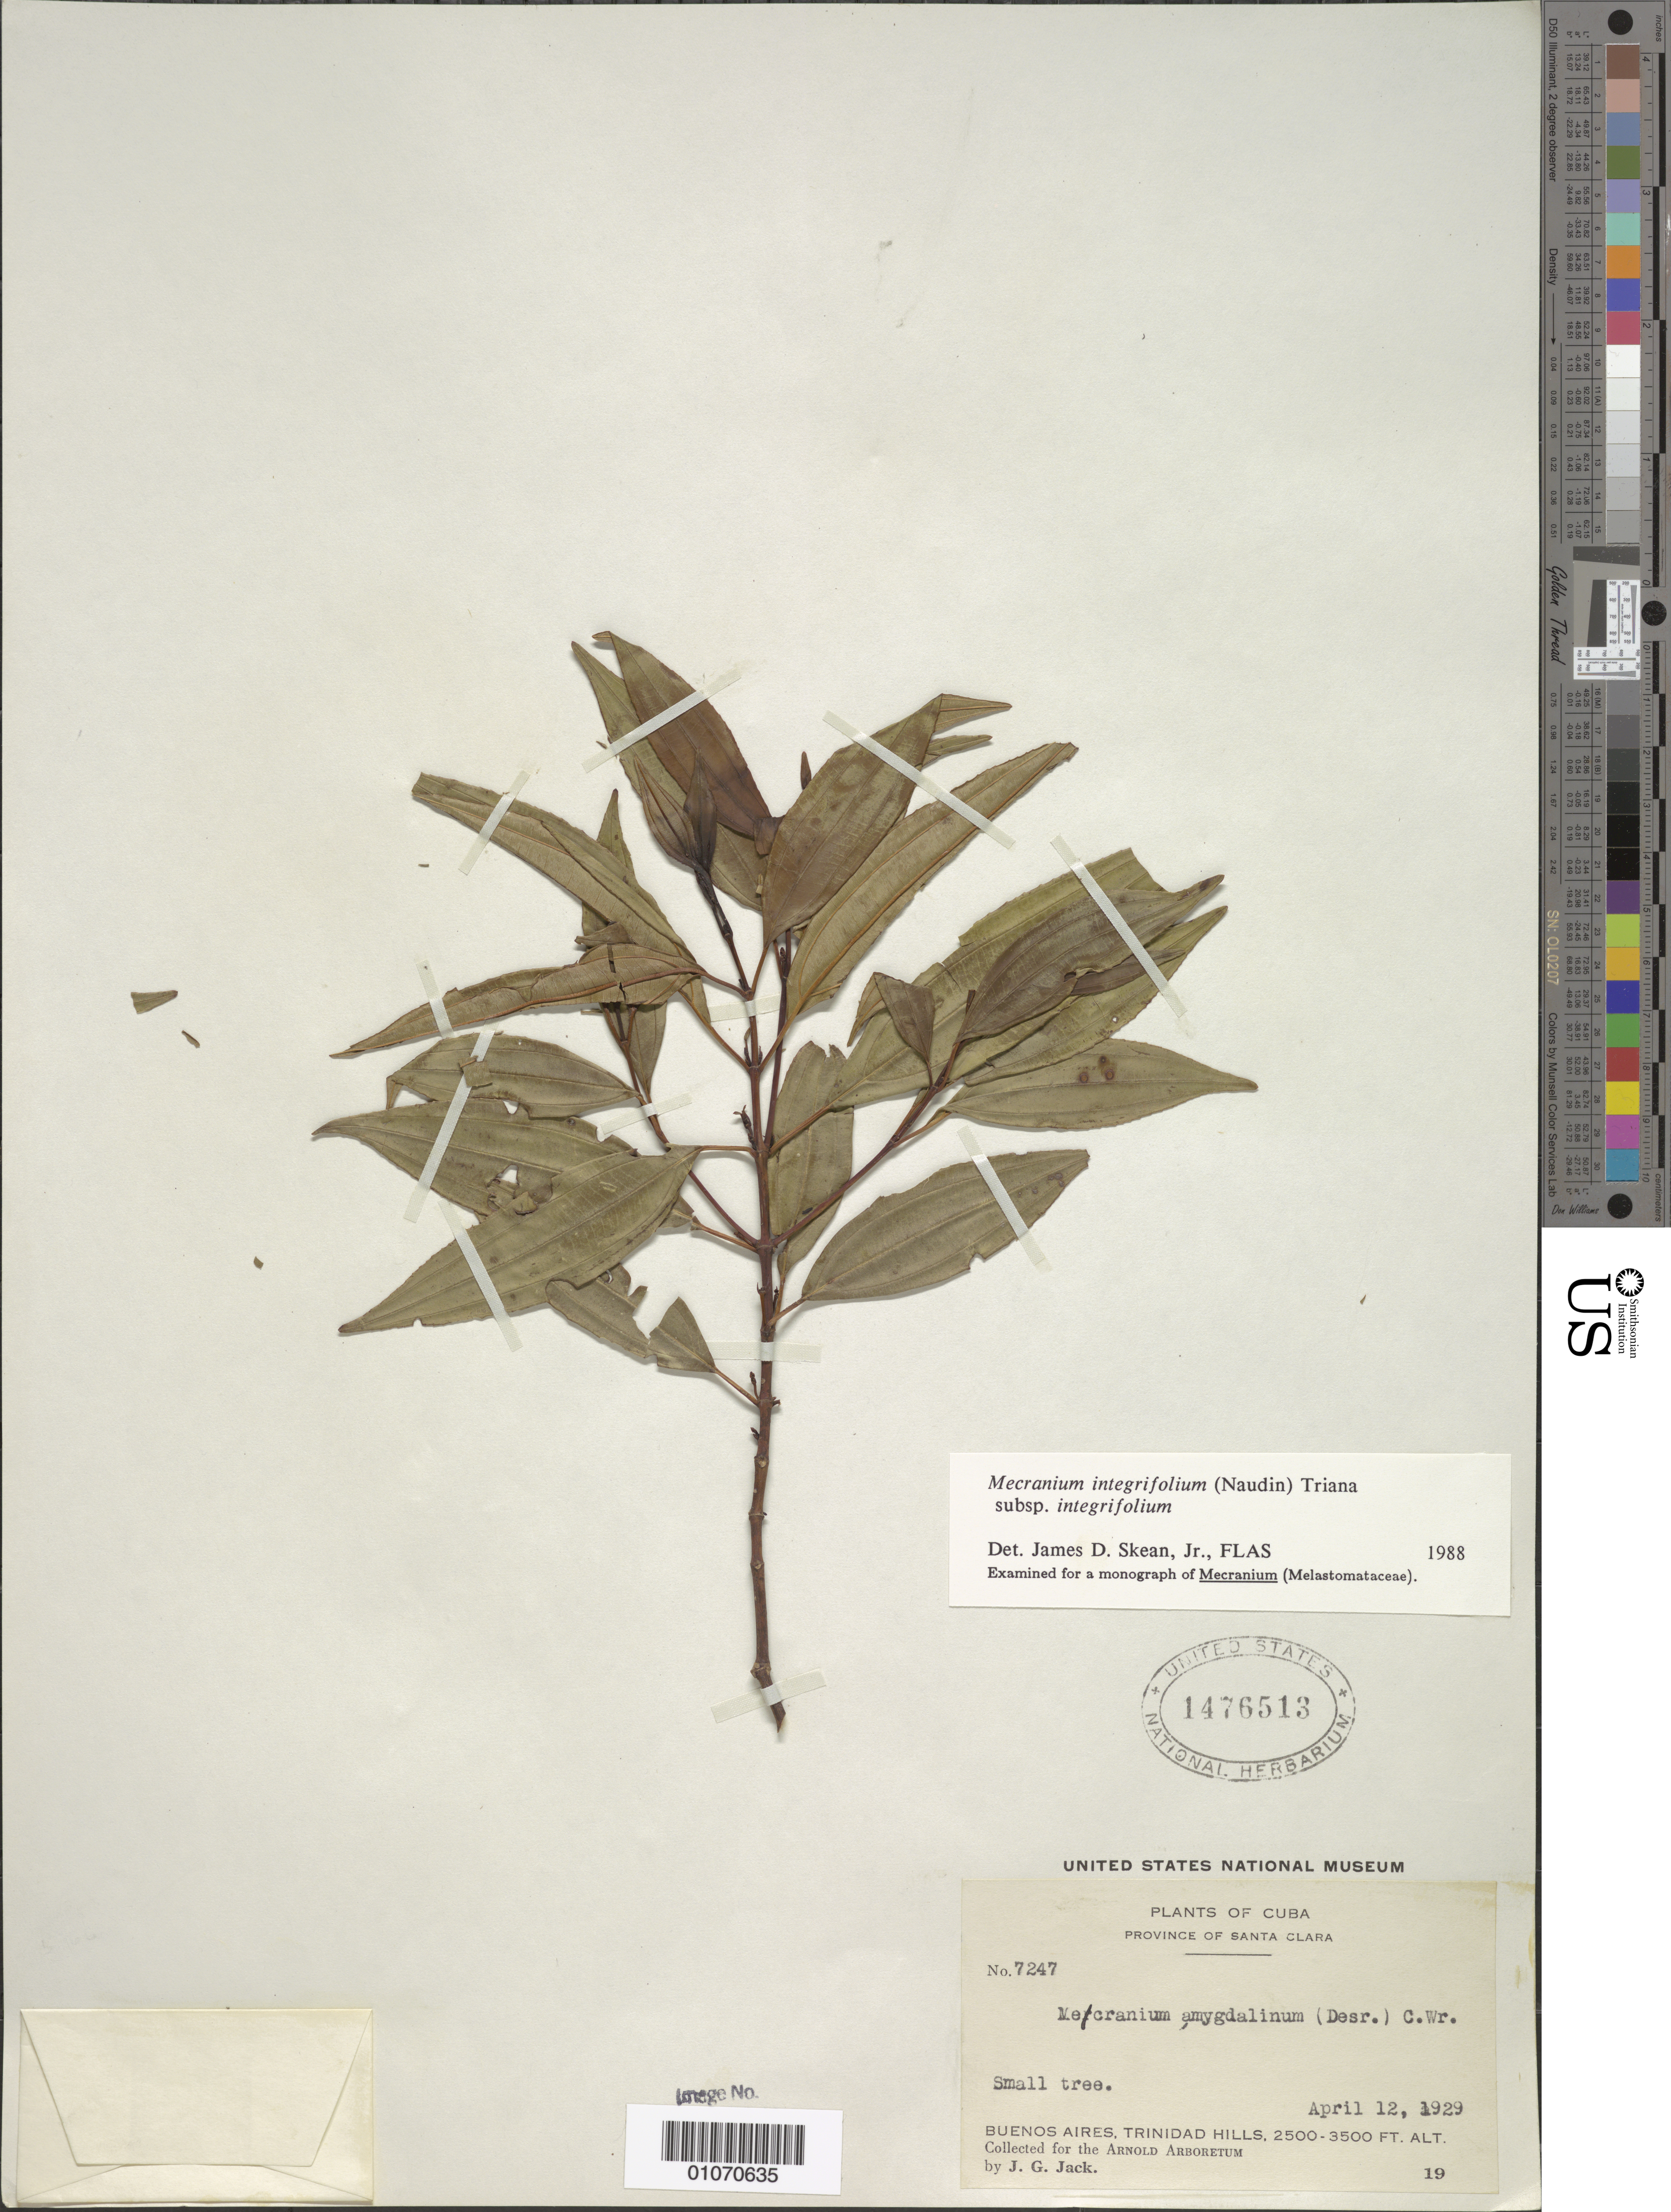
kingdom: Plantae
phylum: Tracheophyta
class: Magnoliopsida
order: Myrtales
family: Melastomataceae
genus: Mecranium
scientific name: Mecranium integrifolium subsp. integrifolium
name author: (Naudin) Triana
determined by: Skean, J. D., Jr.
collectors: J. G. Jack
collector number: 7247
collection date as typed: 12 Apr 1929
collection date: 1929-04-12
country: Cuba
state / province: Santa Clara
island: Cuba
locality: Buenos Aires, Trinidad Hills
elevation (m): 762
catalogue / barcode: US 1476513